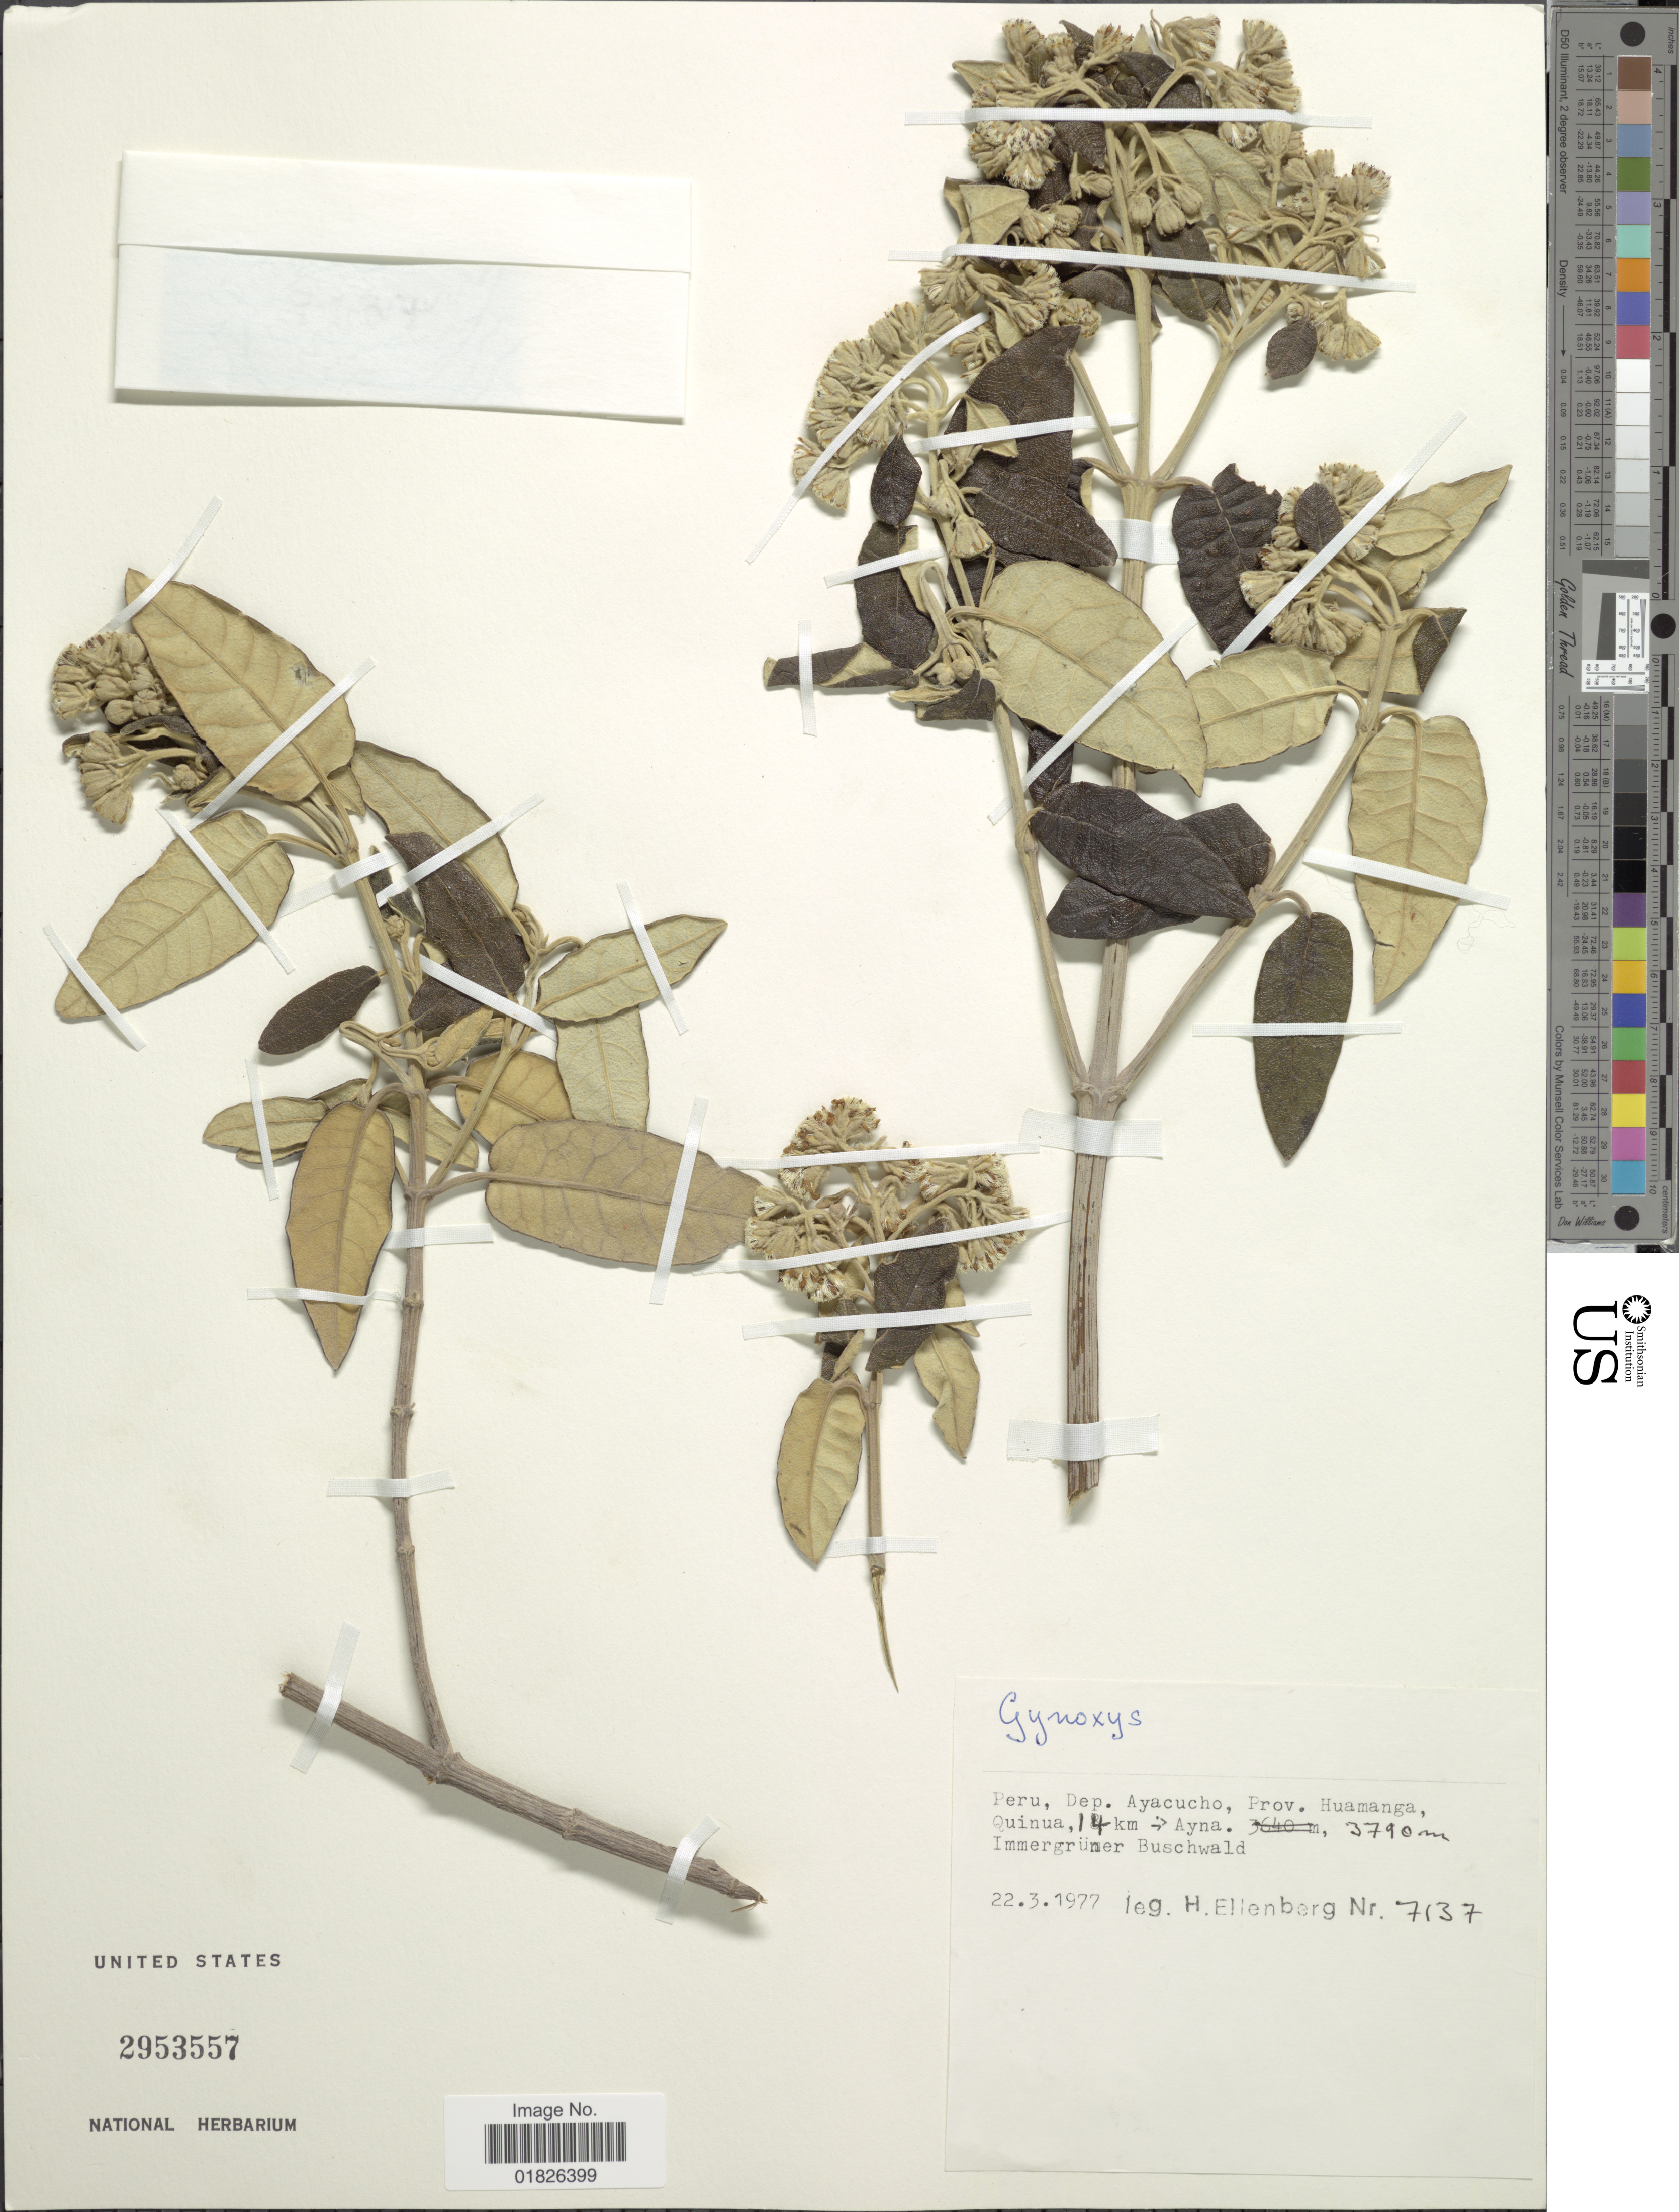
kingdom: Plantae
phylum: Tracheophyta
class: Magnoliopsida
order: Asterales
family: Asteraceae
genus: Gynoxys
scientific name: Gynoxys marcapatana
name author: Cuatrec.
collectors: H. Ellenberg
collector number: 7137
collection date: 1977-03-22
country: Peru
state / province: Ayacucho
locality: Prov. Huamanga, Quinua, 14 km Ayna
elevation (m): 3790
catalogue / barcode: US 2953557